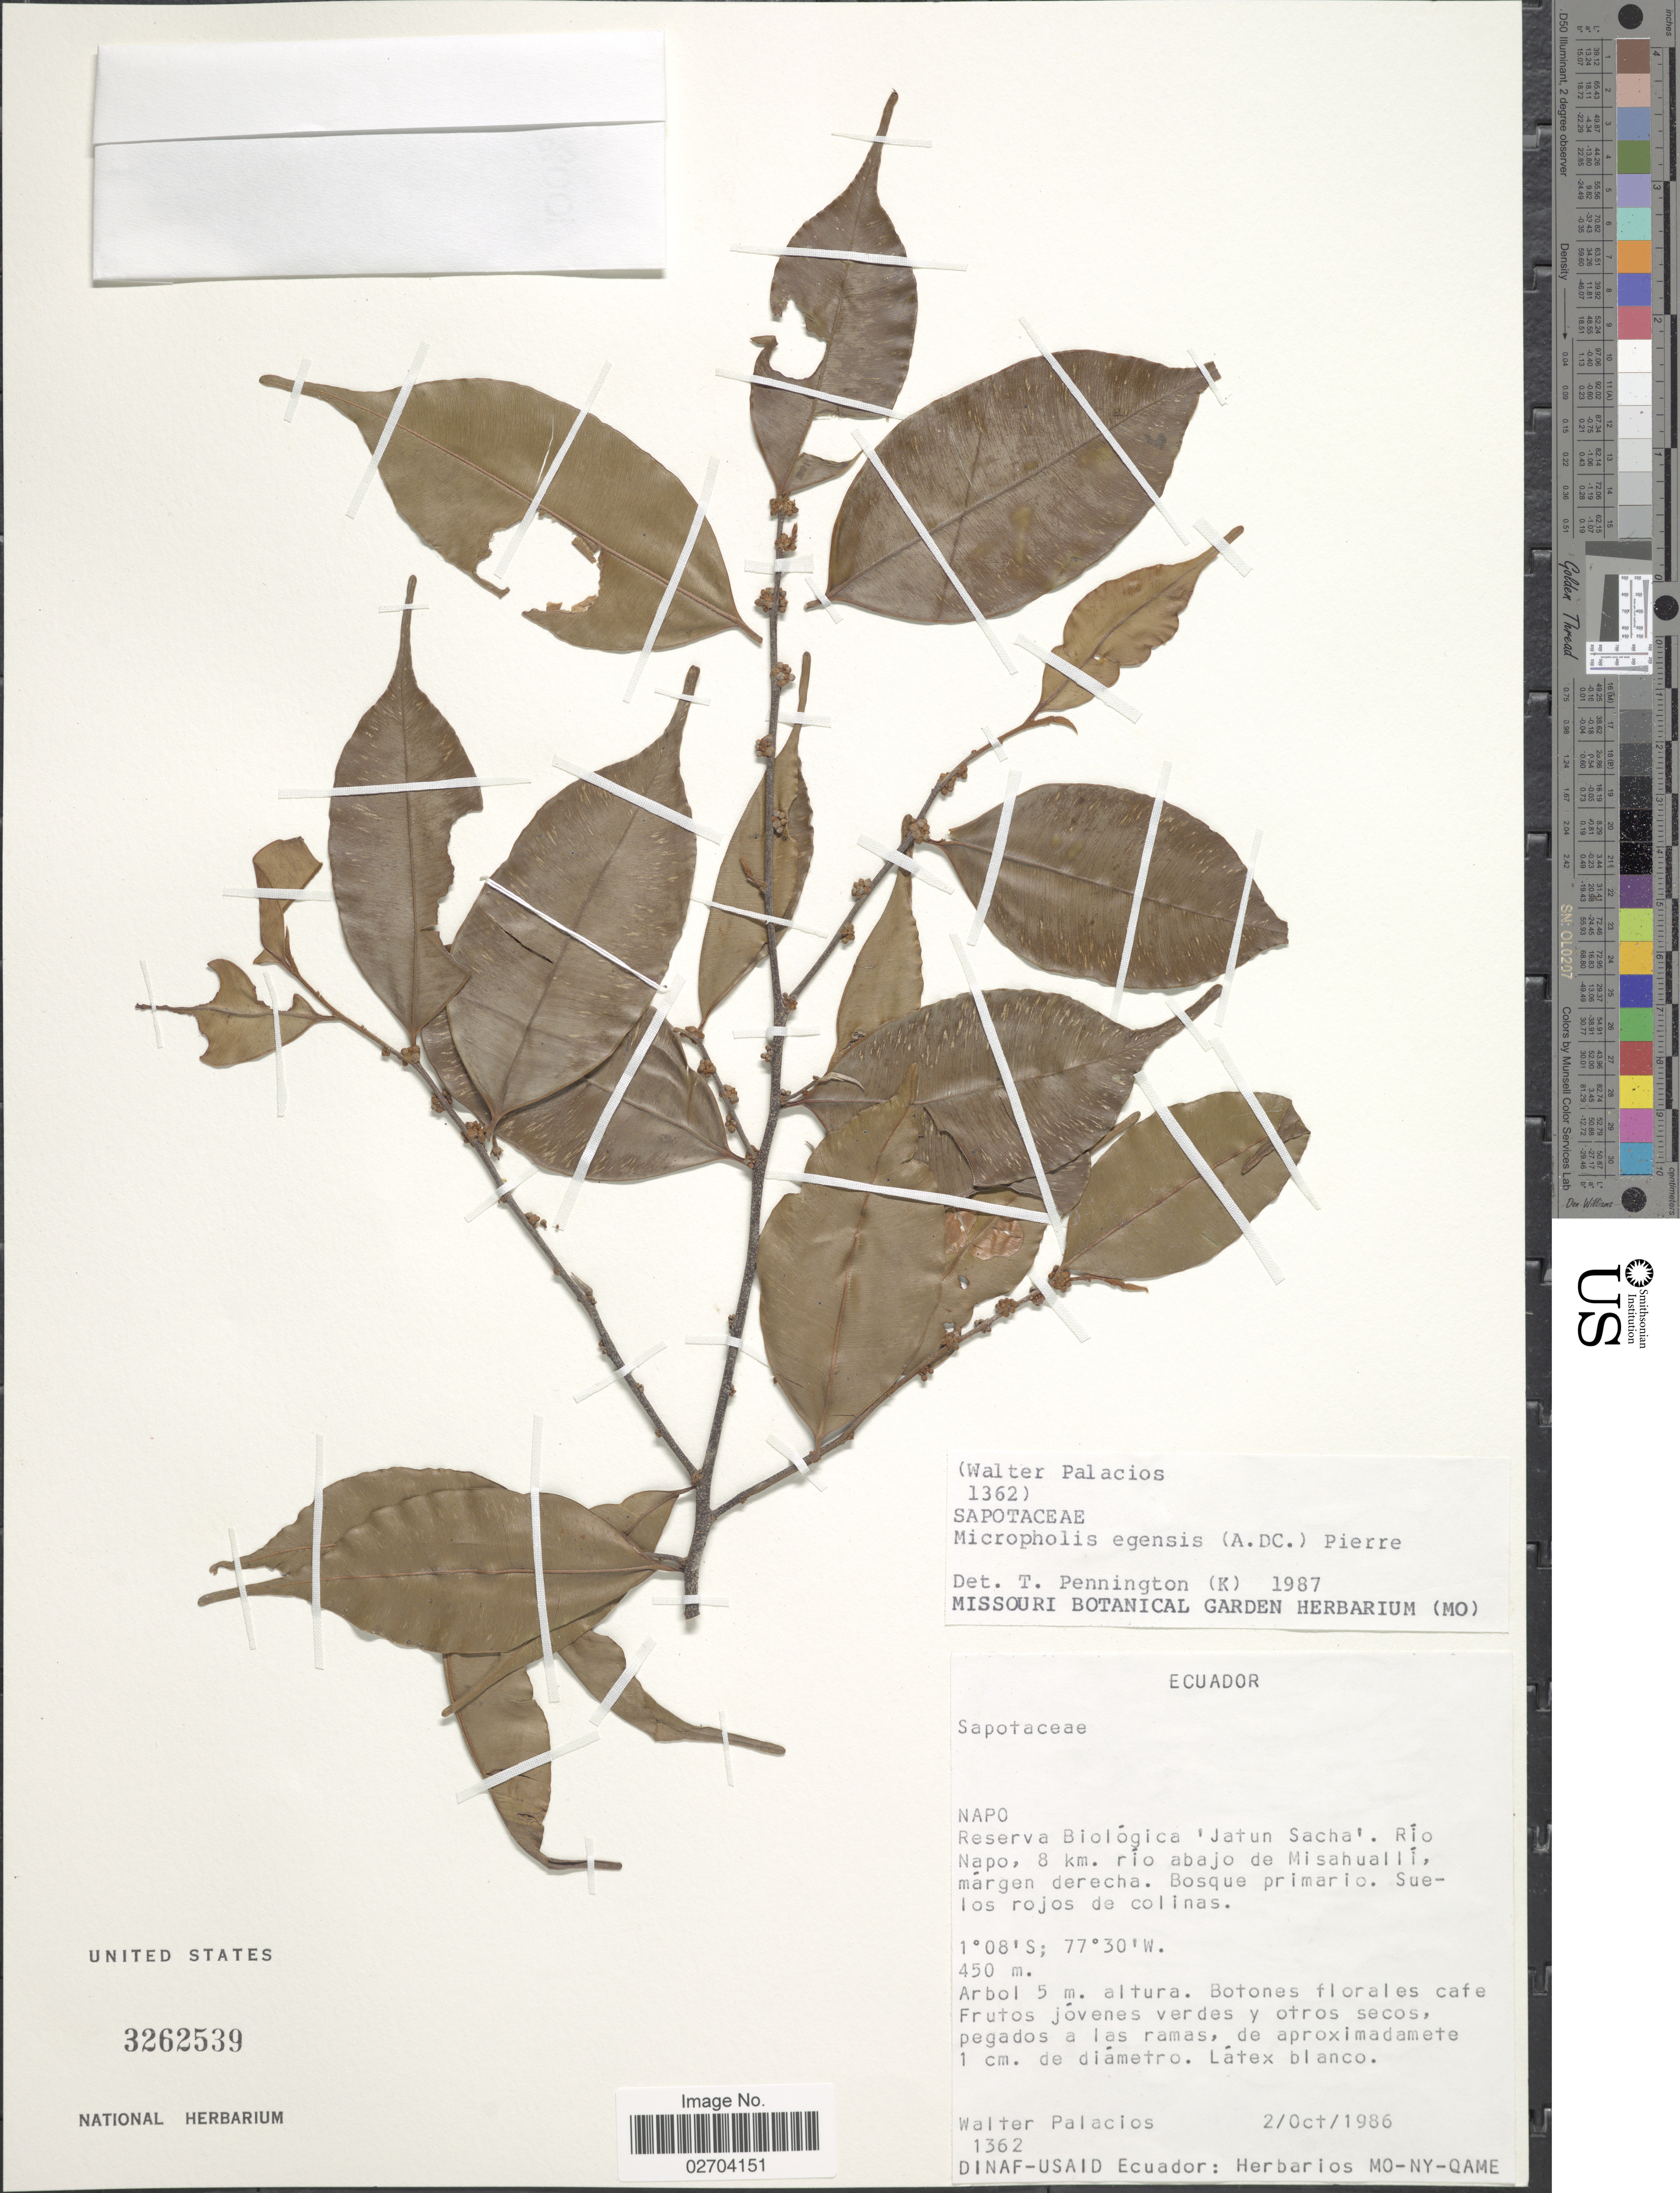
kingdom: Plantae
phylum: Tracheophyta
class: Magnoliopsida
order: Ericales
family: Sapotaceae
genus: Micropholis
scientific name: Micropholis egensis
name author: (A. DC.) Pierre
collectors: W. Palacios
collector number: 1362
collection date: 1986-10-02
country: Ecuador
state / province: Napo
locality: Napo: Reserva Biologica 'Jatun Sacha' Rio Napo, 8 km. rio abajo de Misahualli margen derecha.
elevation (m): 450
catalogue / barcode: US 3262539